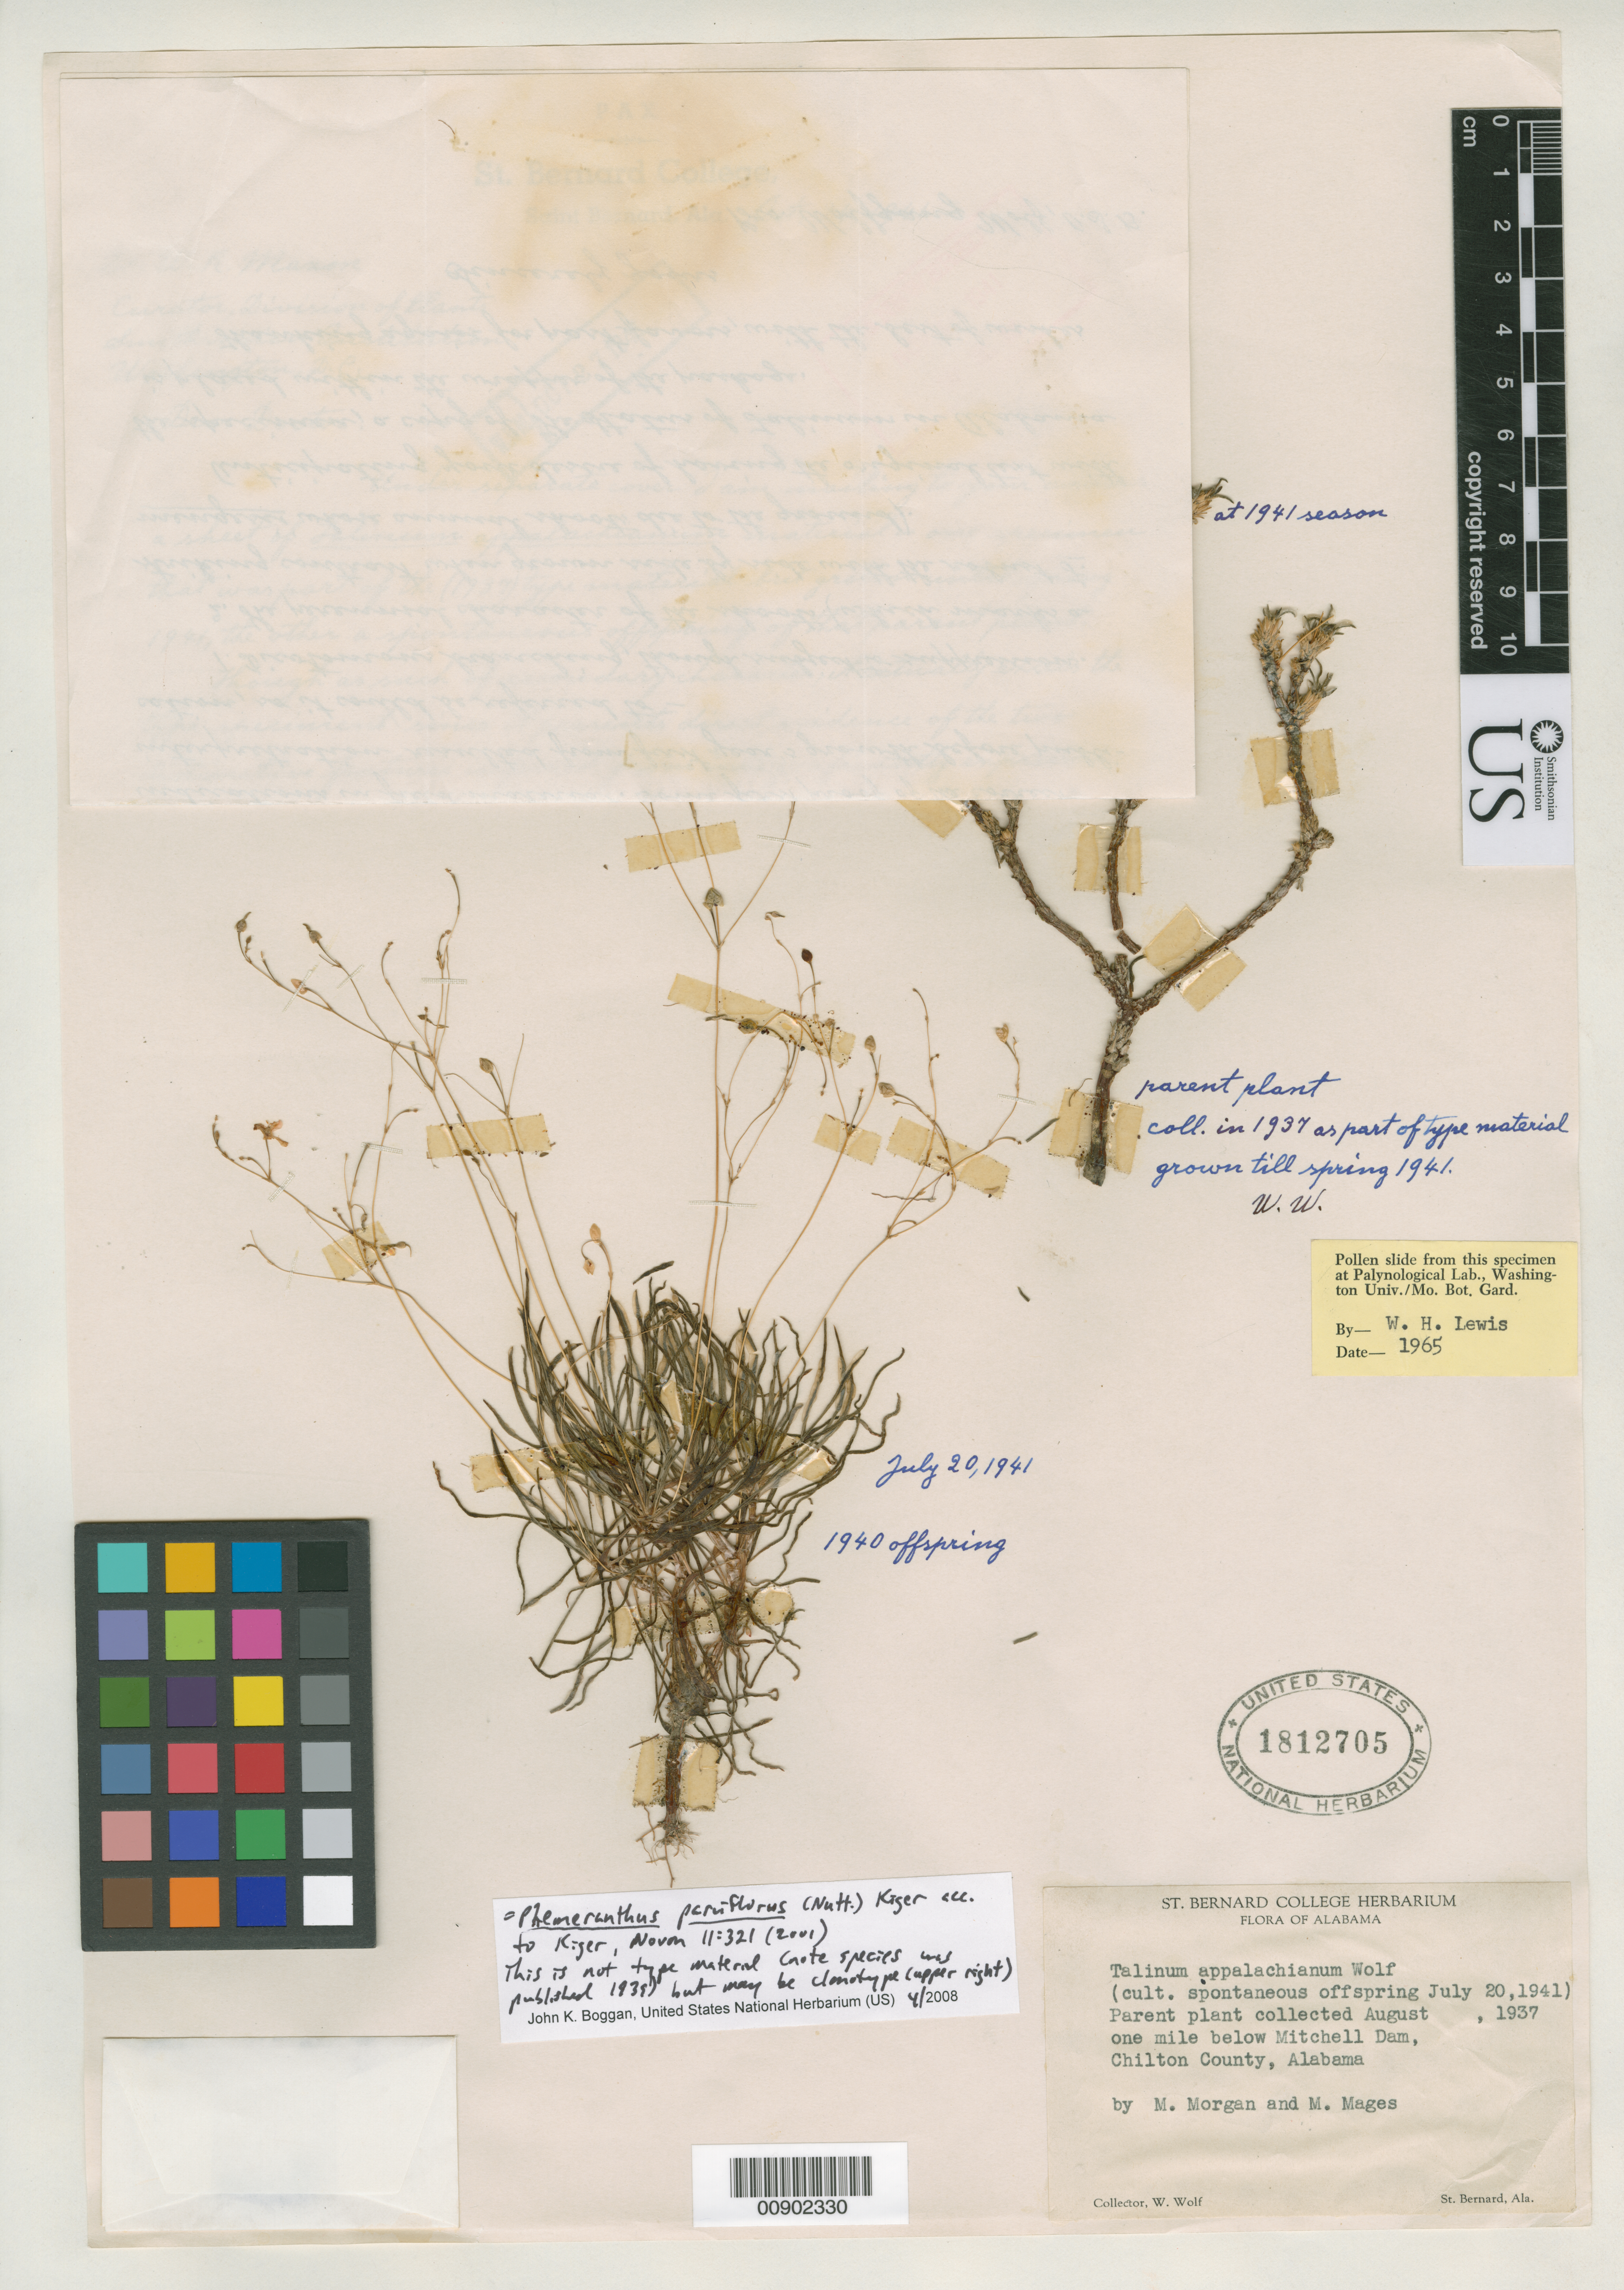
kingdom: Plantae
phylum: Tracheophyta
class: Magnoliopsida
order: Caryophyllales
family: Talinaceae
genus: Talinum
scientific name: Talinum appalachianum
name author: W. Wolf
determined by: Boggan, J. K., (US), NMNH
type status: Possible Clonotype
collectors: M. Morgan & M. Mages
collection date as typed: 20 Jul 1941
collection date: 1941-07-20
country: United States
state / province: Alabama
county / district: Chilton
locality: One mile below Mitchell Dam, Chilton County, Alabama.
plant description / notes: Currently accepted name as cited by Kiger, Novon 11: 321 (2001).; Mounted with 2 specimens made from cultivation. Upper right labeled "parent plant coll. in 1937 as part of type material grown till spring 1941" is possible clonotype material. Other specimen is "cult. spontaneous offspring July 20, 1941".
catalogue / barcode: US 1812705